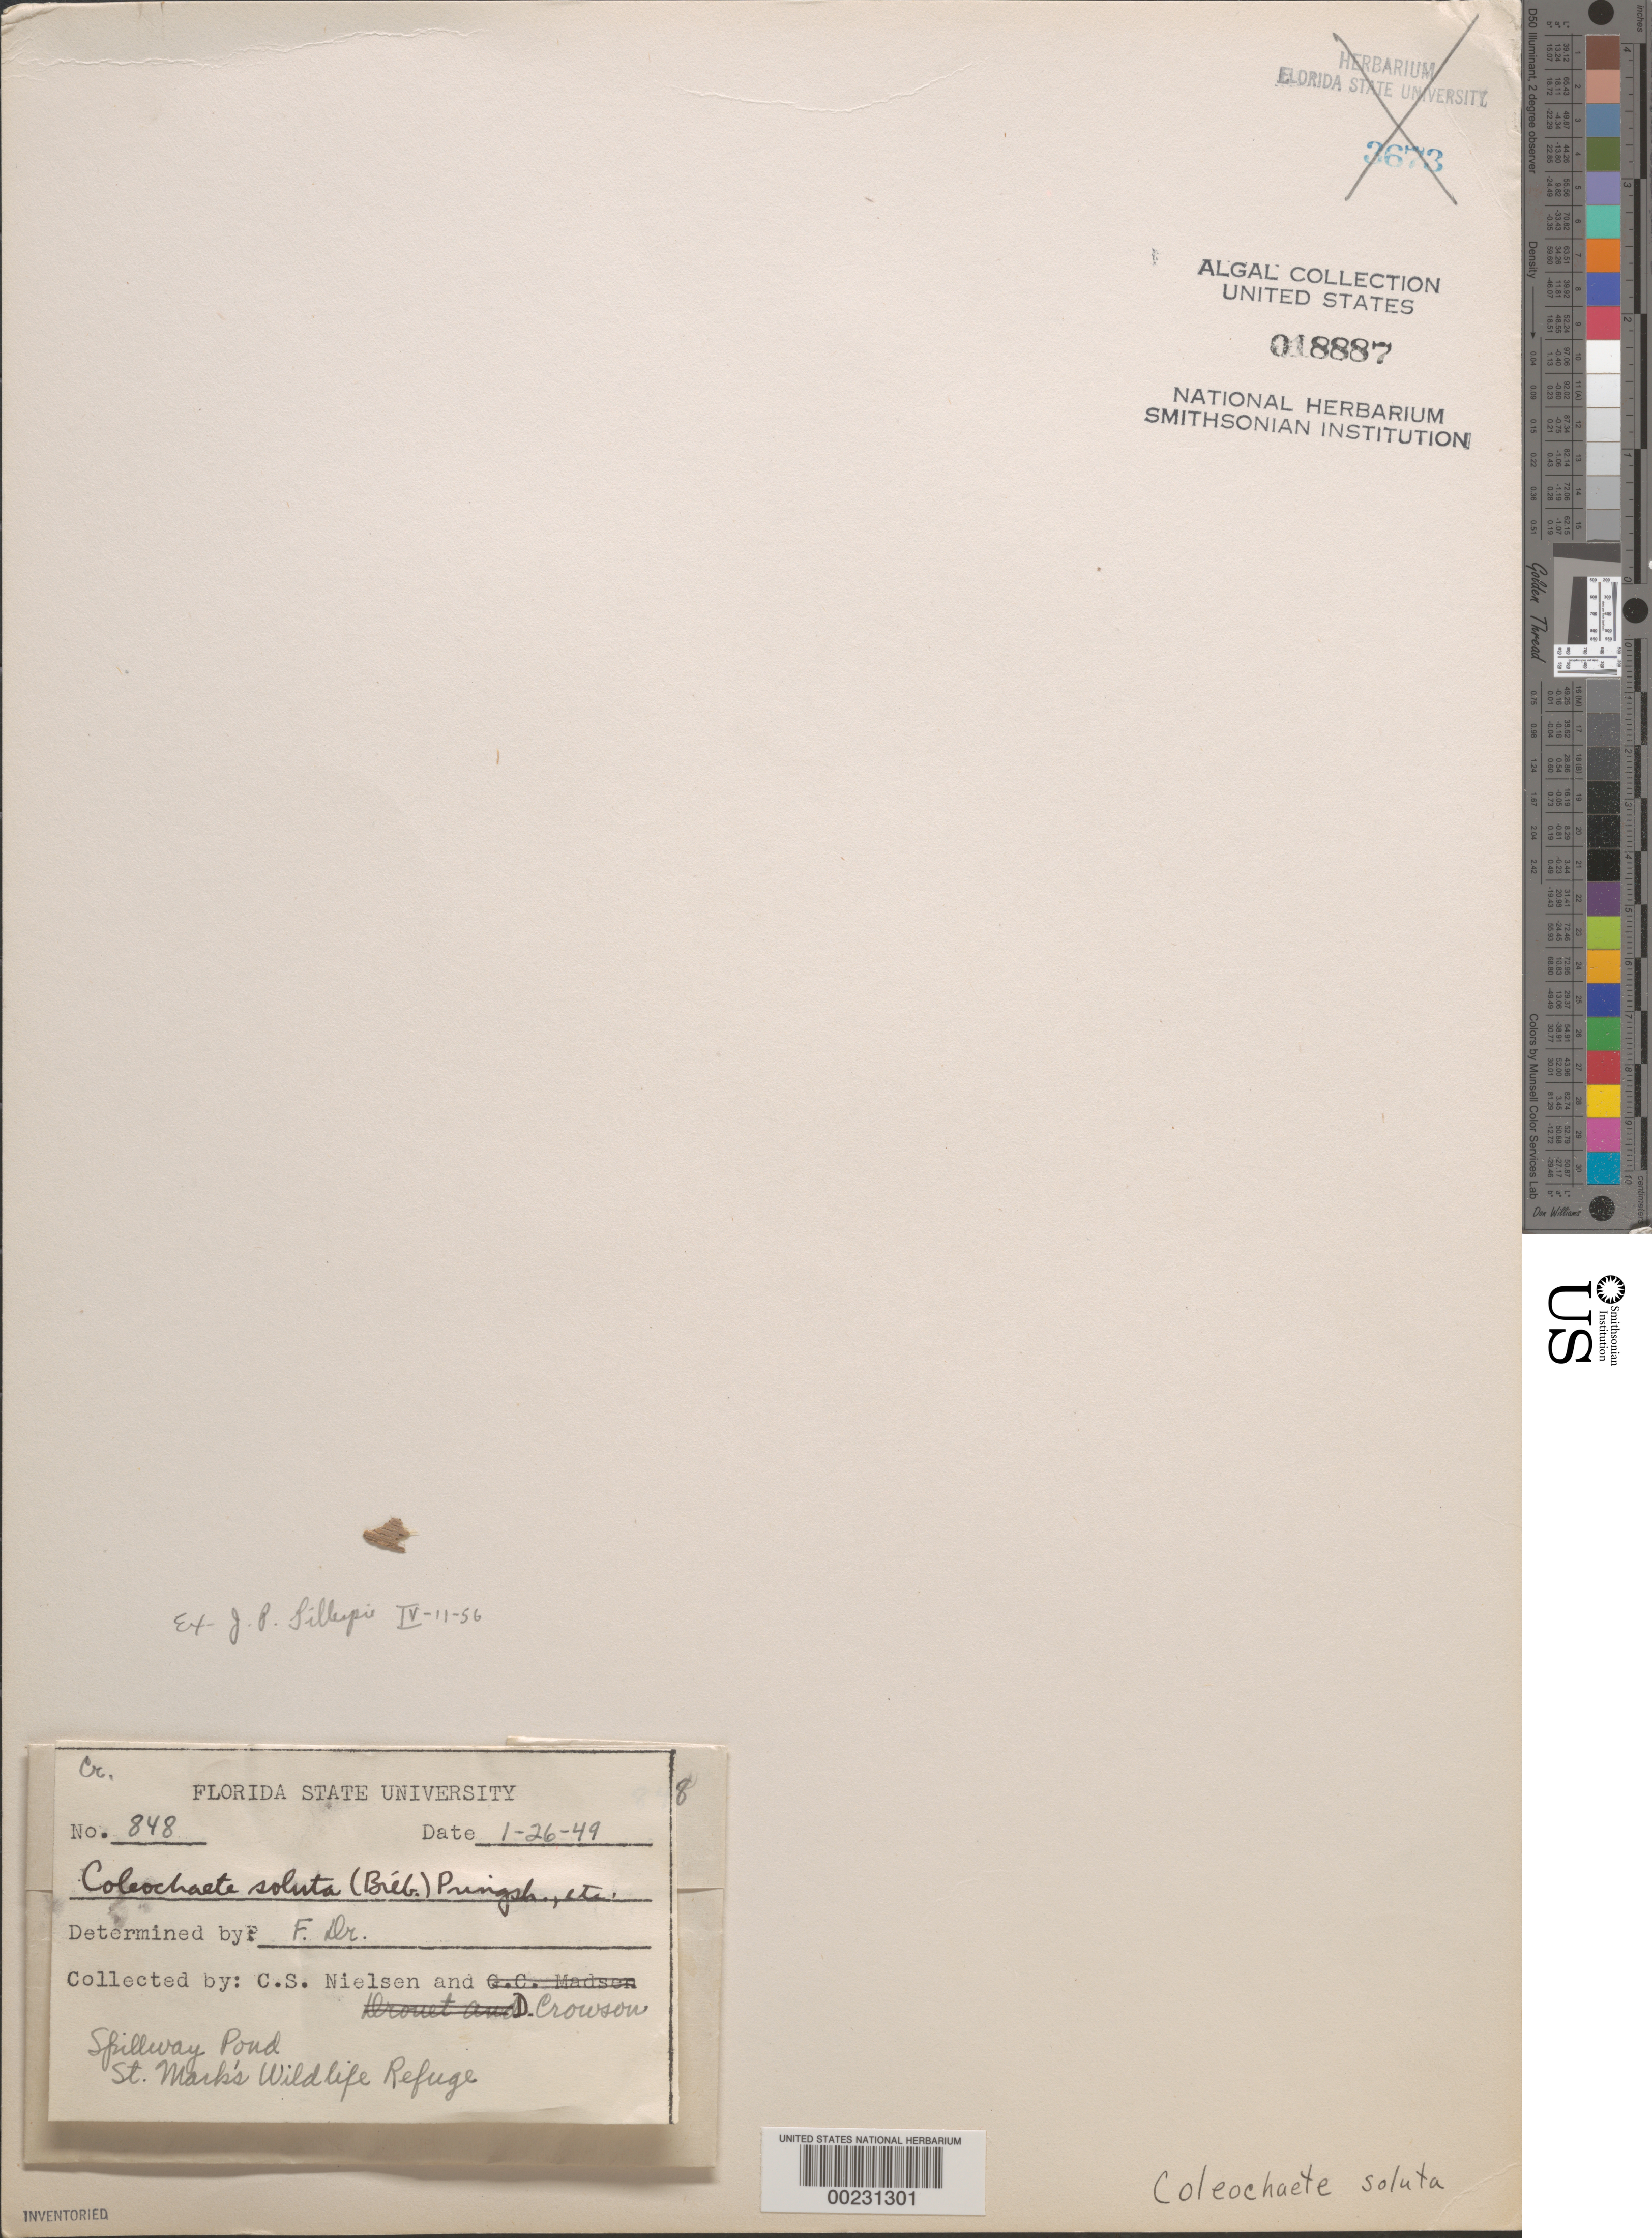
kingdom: Plantae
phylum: Charophyta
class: Charophyceae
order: Coleochaetales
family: Coleochaetaceae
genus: Coleochaete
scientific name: Coleochaete soluta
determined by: Drouet, F. E.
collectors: C. S. Nielsen & D. Crowson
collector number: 848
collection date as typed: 26 Jan 1949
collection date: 1949-01-26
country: United States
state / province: Florida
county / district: Wakulla County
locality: Spillway Pond, St. Marks Wildlife Refuge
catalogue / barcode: US 18887